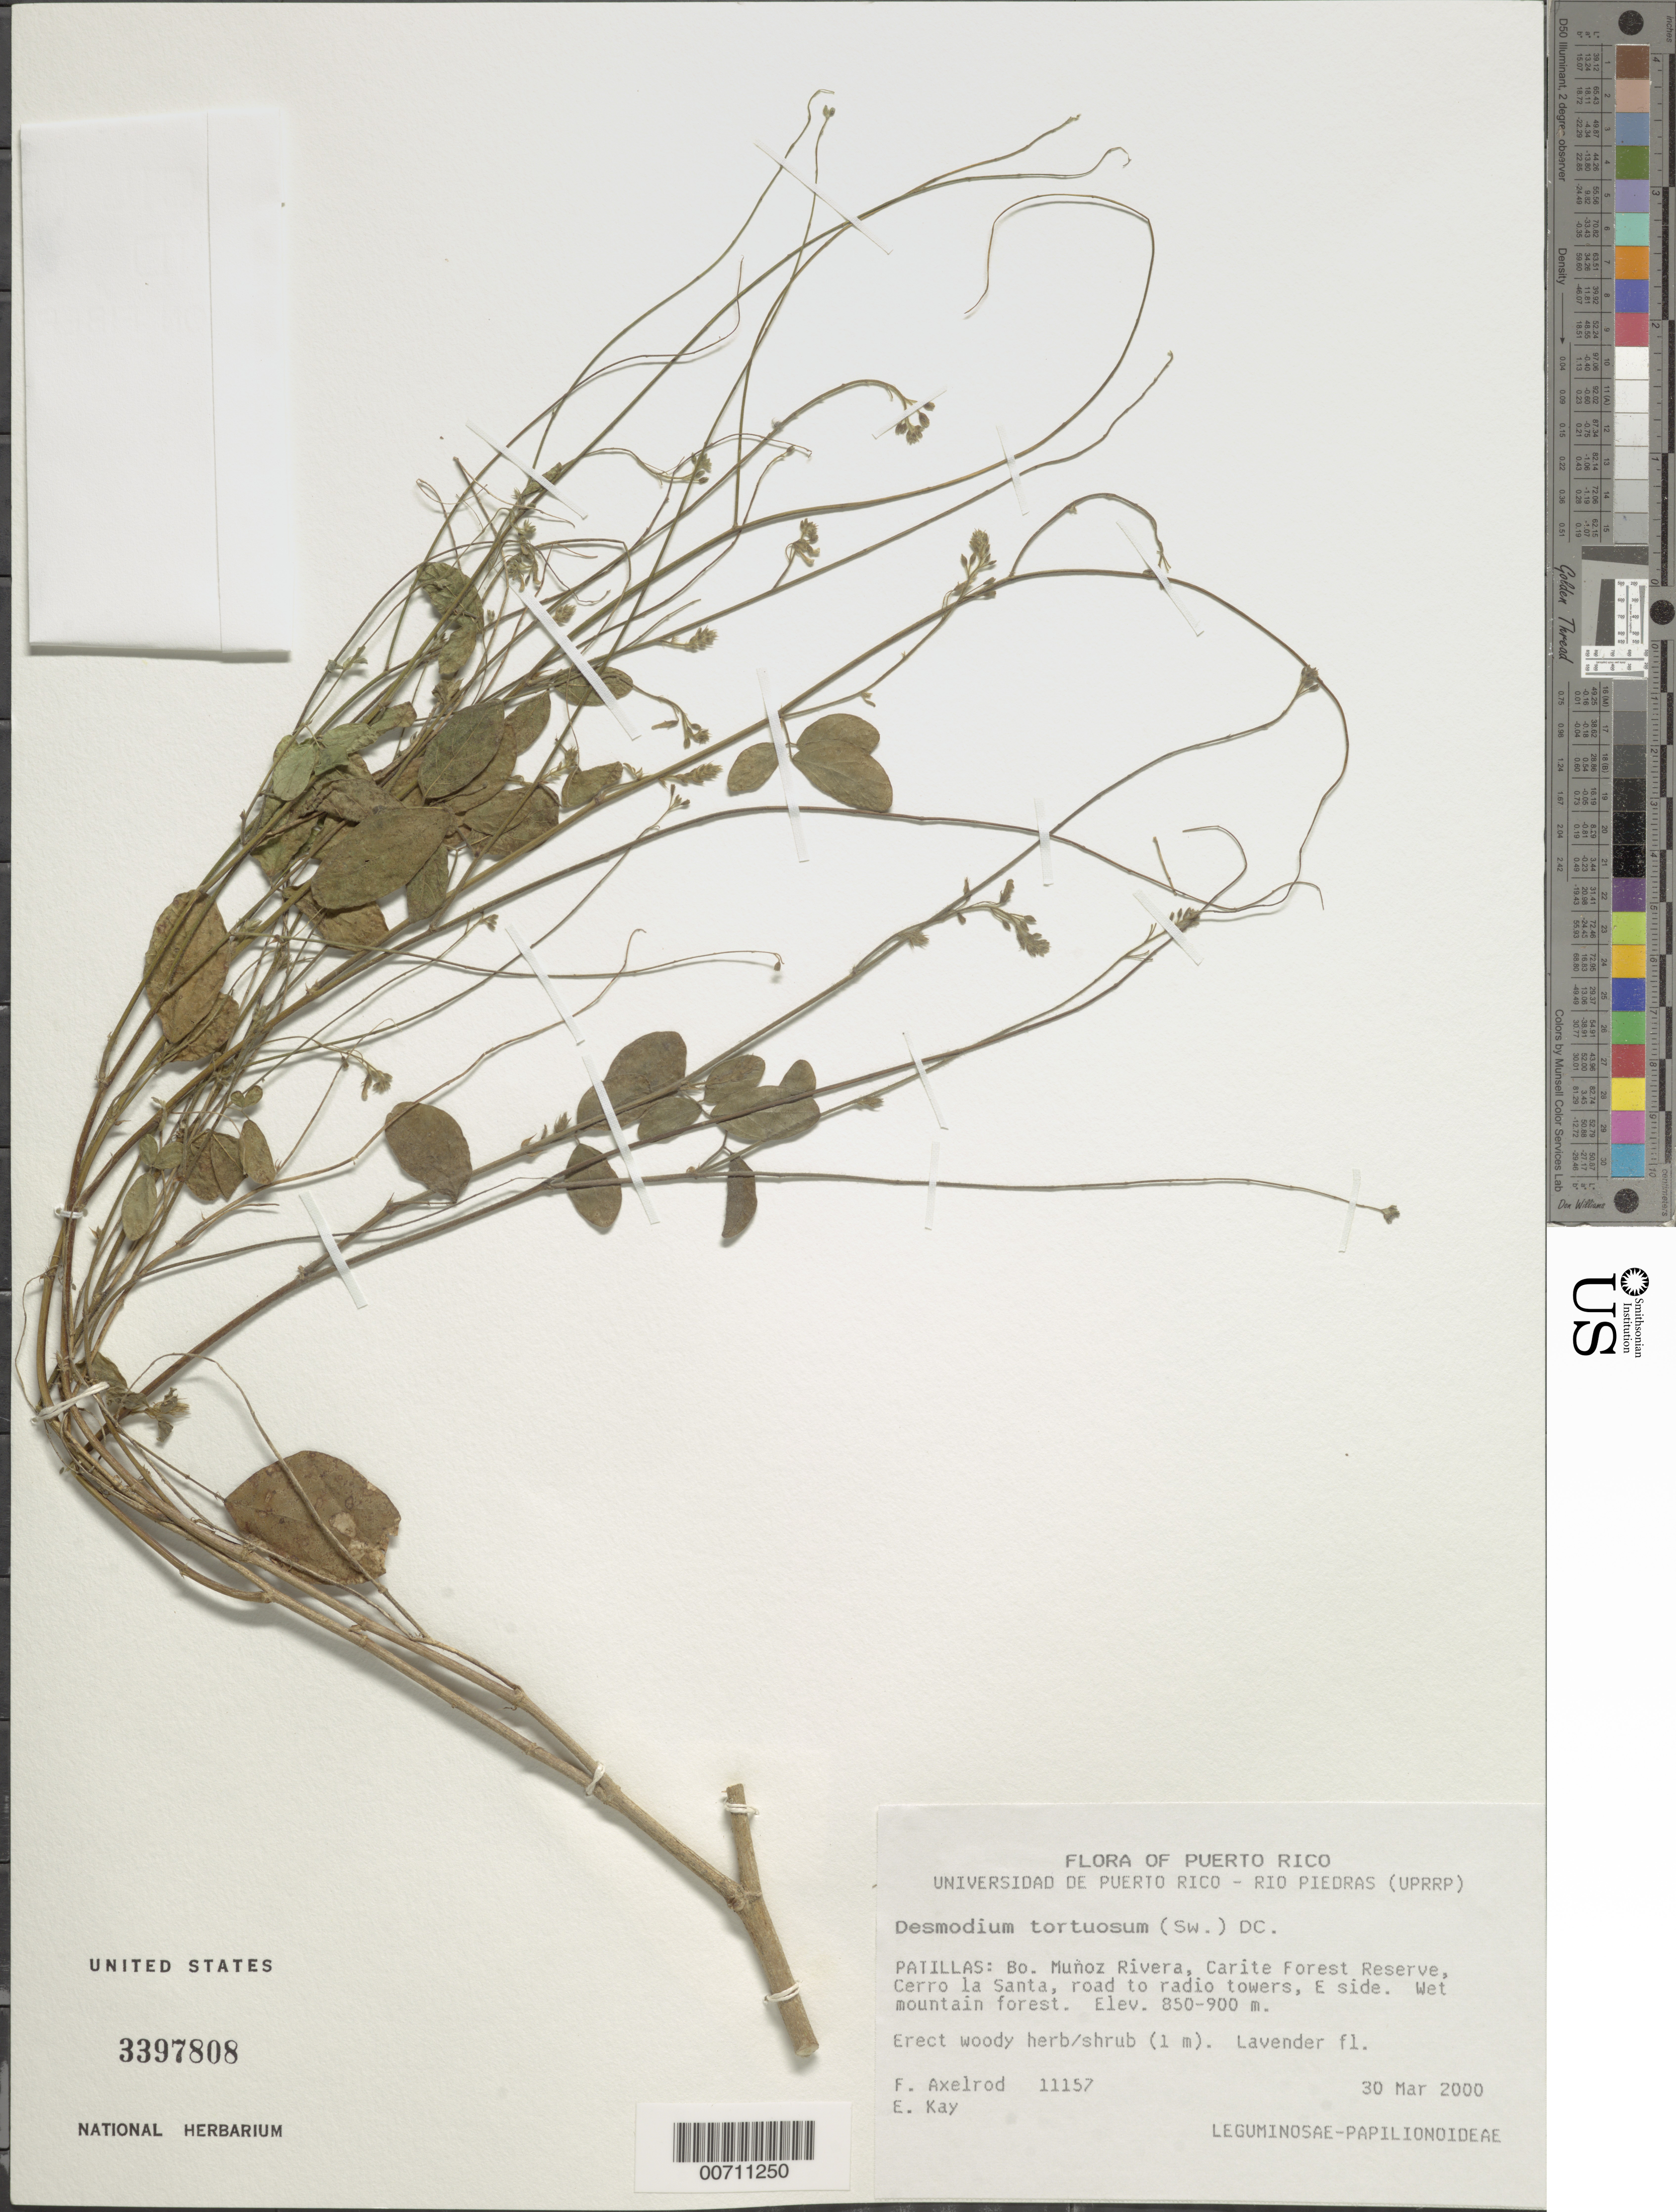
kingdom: Plantae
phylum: Tracheophyta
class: Magnoliopsida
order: Fabales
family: Fabaceae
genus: Desmodium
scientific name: Desmodium tortuosum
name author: (Sw.) DC.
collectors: F. S. Axelrod & E. Kay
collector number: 11157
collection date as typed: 30 Mar 2000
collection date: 2000-03-30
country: Puerto Rico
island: Greater Antilles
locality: Patillas: Bo. Munoz Rivera, Carite Forest Reserve, Cerro la Santa, road to radio towers, E side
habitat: Wet mountain forest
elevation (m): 850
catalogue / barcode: US 3397808